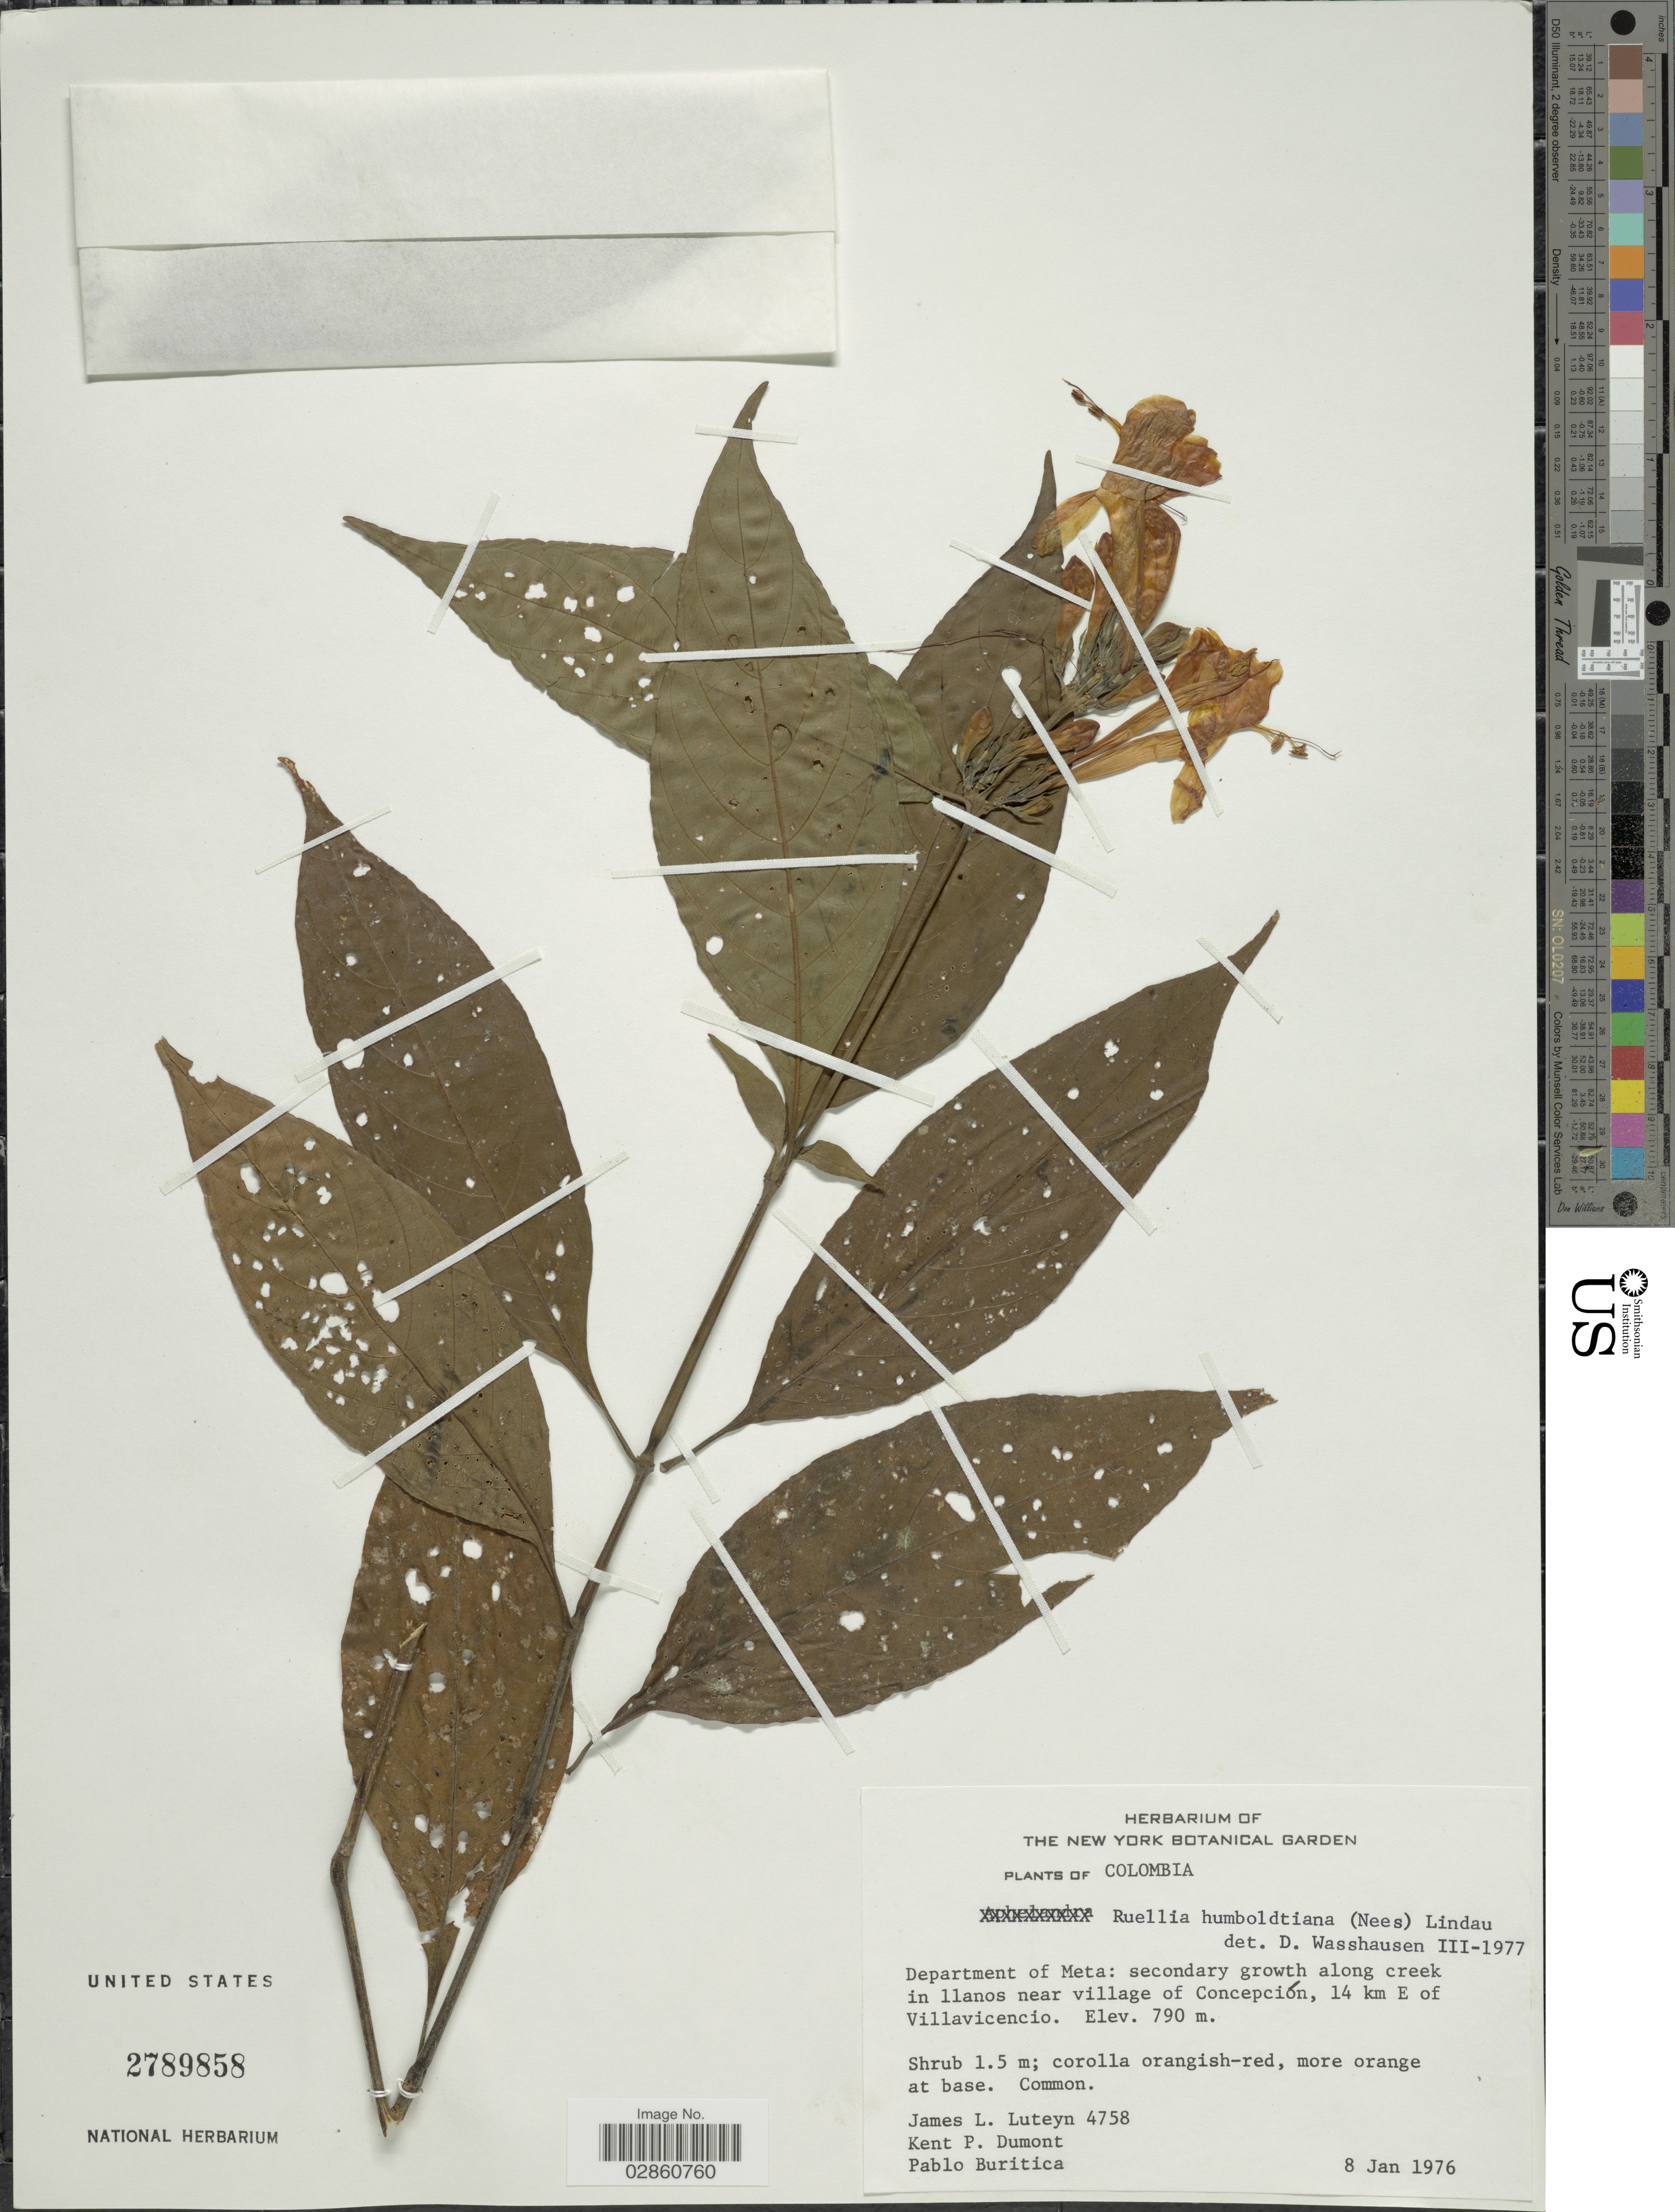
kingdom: Plantae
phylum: Tracheophyta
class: Magnoliopsida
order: Lamiales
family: Acanthaceae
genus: Ruellia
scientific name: Ruellia humboldtiana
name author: (Nees) Lindau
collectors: J. L. Luteyn, K. P. Dumont & P. Buritica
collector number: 4758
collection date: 1976-01-08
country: Colombia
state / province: Meta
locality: Department of Meta: secondary growth along creek in llanos near village of Concepción, 14 km E of Villavicencio.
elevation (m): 790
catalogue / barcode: US 2789858